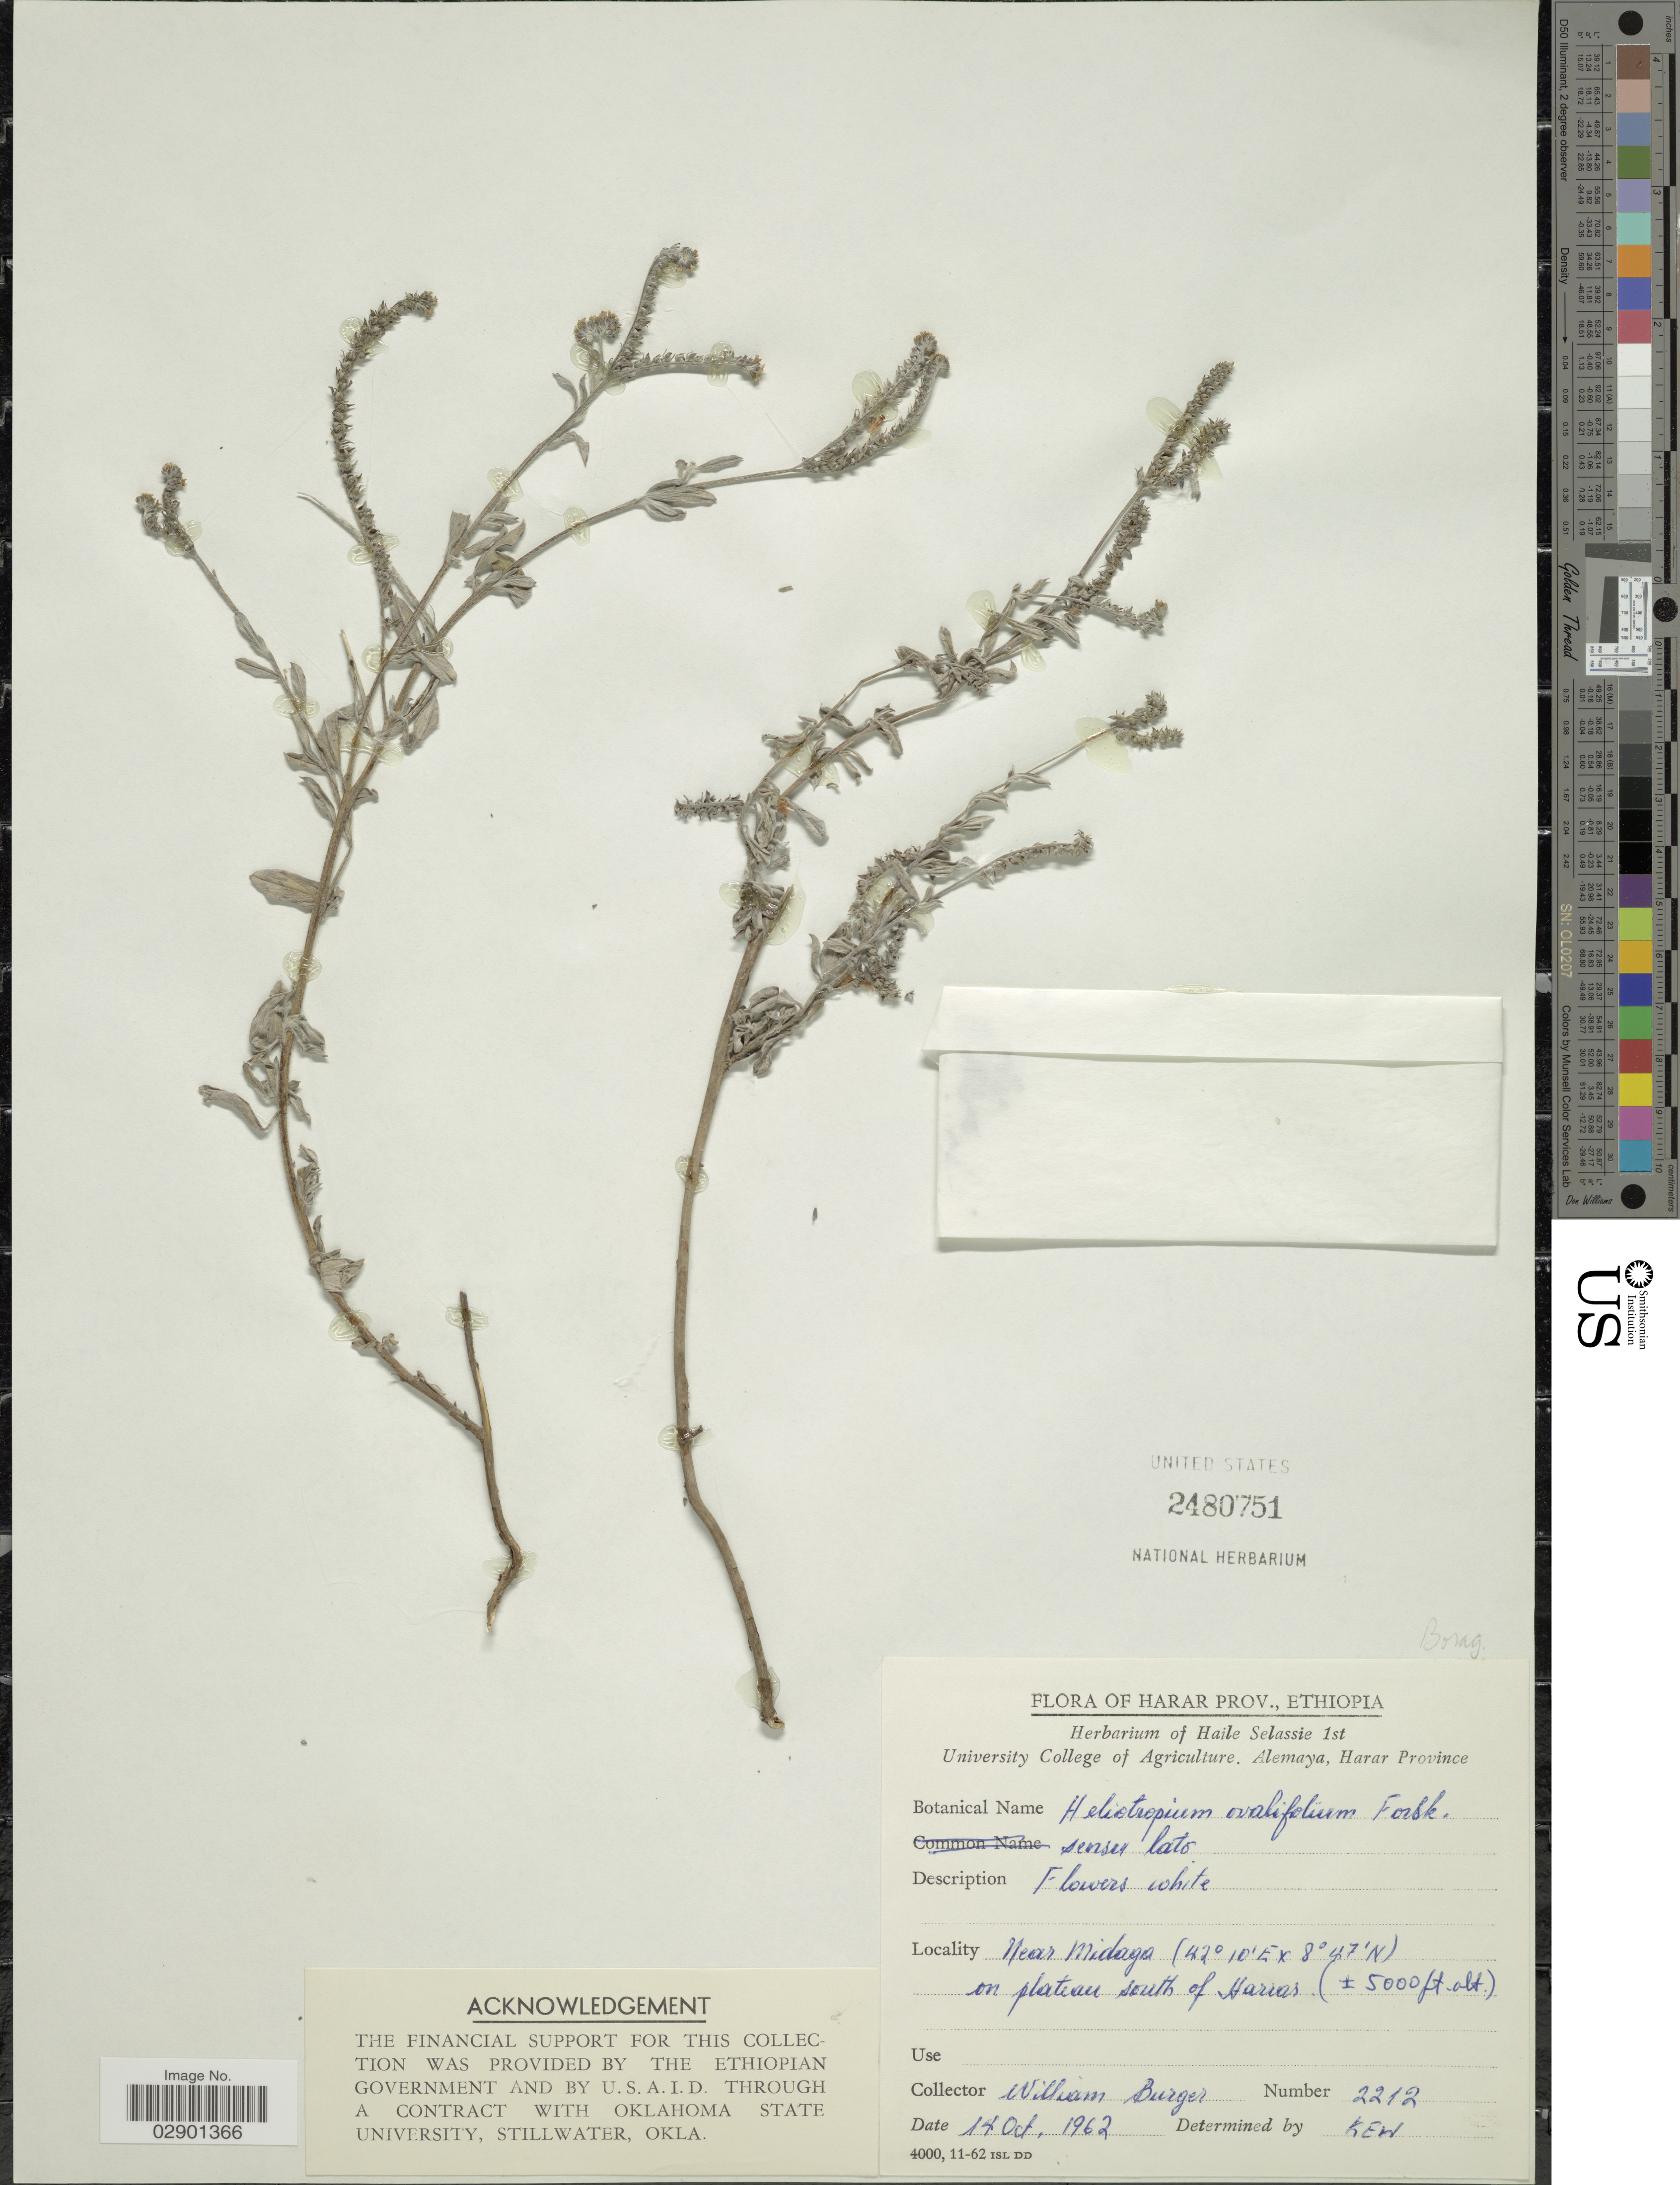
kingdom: Plantae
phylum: Tracheophyta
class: Magnoliopsida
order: Boraginales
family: Heliotropiaceae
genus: Heliotropium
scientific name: Heliotropium ovalifolium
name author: Forssk.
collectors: W. Burger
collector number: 2212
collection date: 1962-10-14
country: Ethiopia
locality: Harar Prov. Near Midaga on plateau south of Harar.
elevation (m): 1524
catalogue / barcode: US 2480751